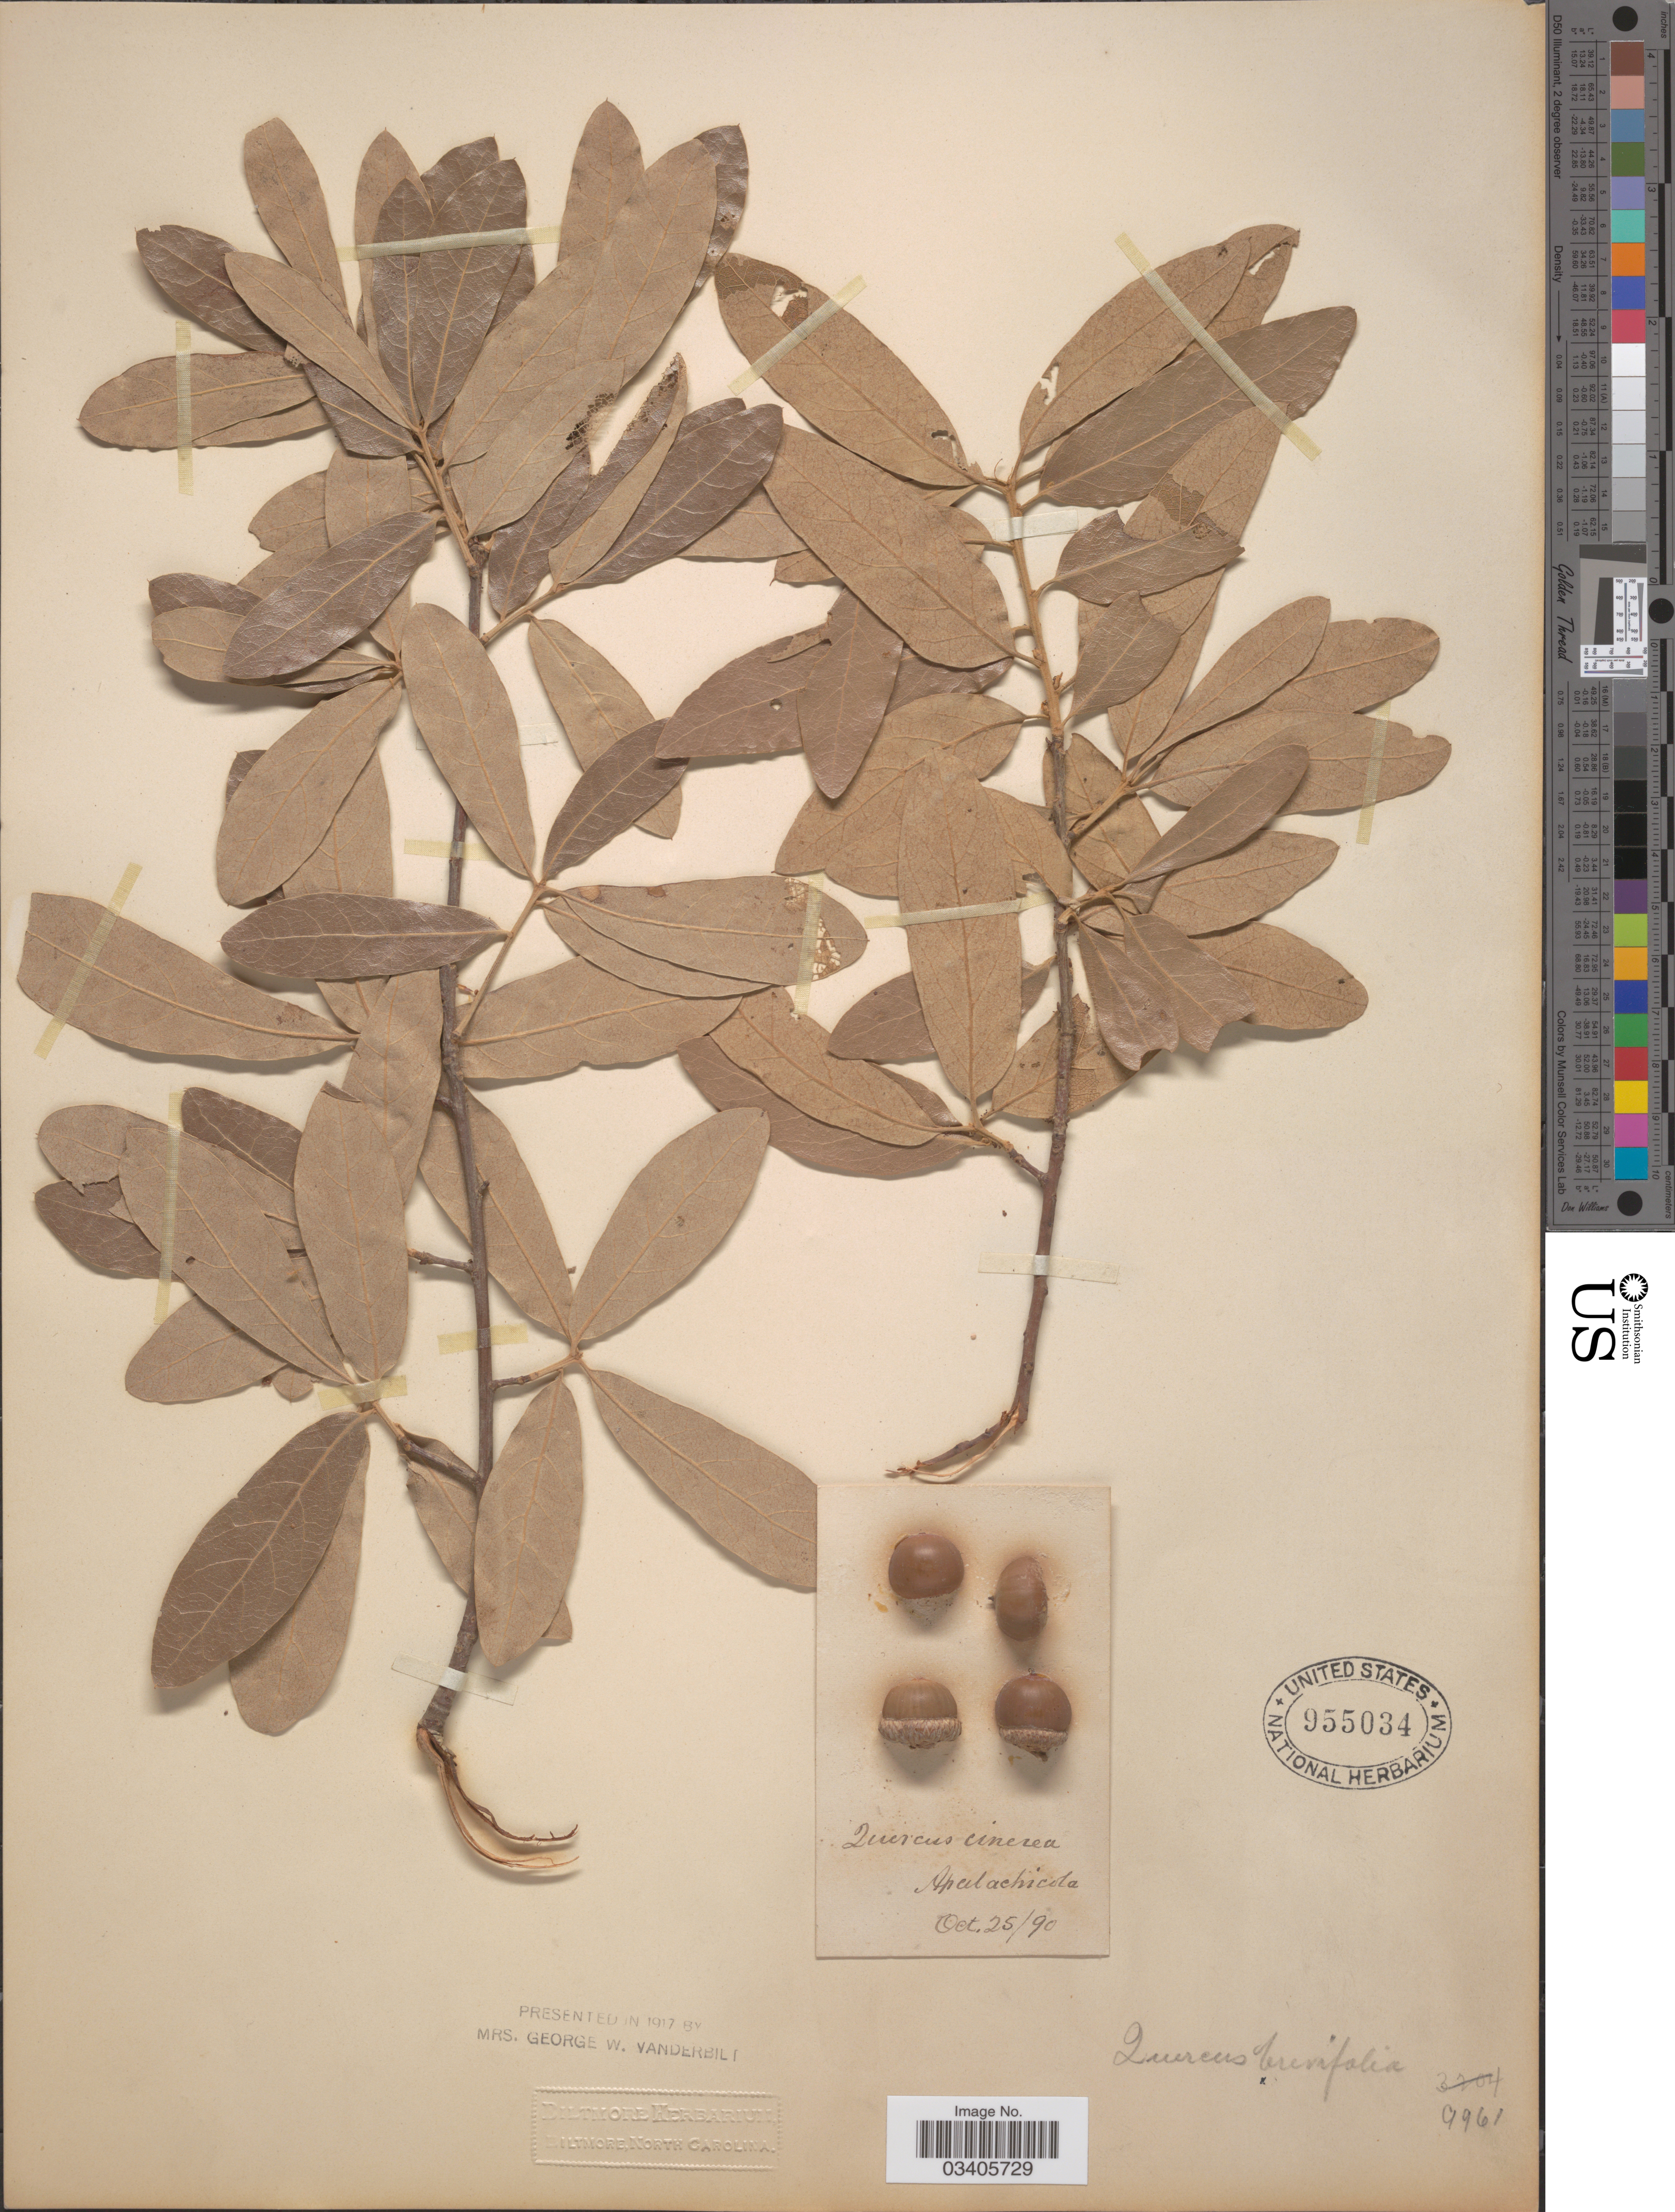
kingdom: Plantae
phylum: Tracheophyta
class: Magnoliopsida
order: Fagales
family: Fagaceae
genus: Quercus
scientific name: Quercus incana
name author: W. Bartram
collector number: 9961?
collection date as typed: Transcribed d/m/y: 25/10/90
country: United States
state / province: Florida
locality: Apalachicola.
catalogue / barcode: US 955034